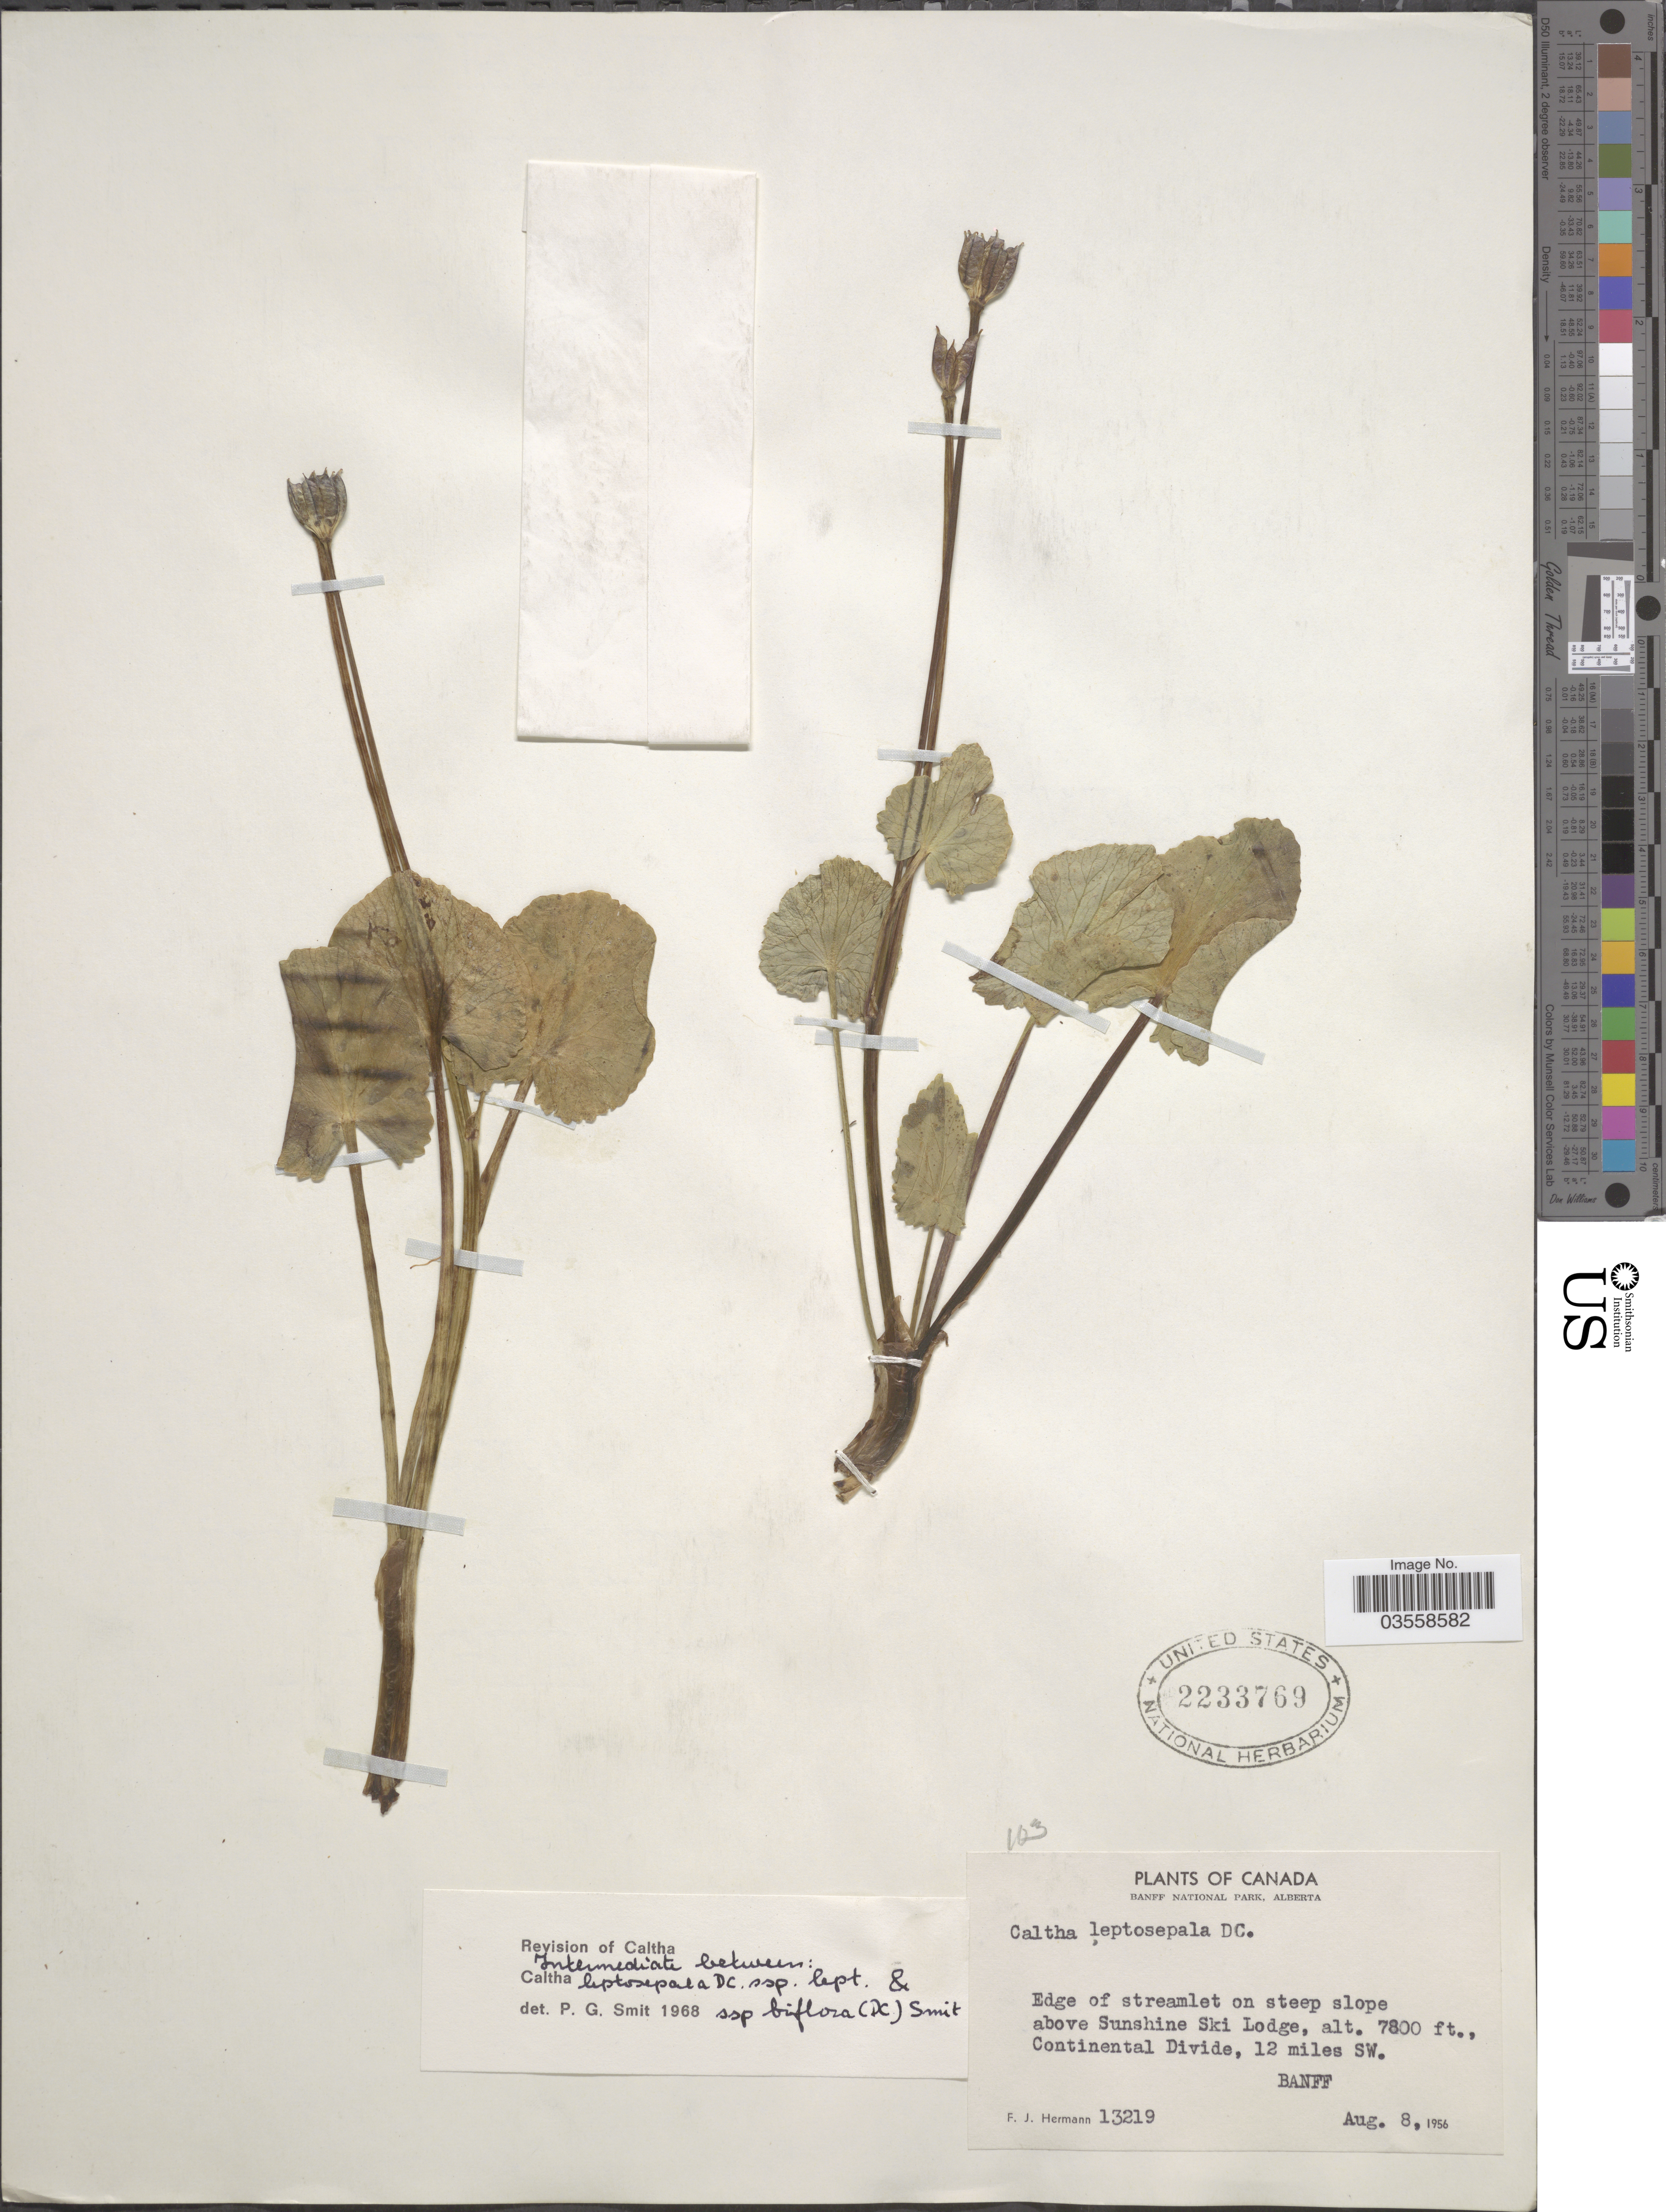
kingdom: Plantae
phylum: Tracheophyta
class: Magnoliopsida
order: Ranunculales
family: Ranunculaceae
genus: Caltha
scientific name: Caltha leptosepala subsp. biflora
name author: DC.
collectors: F. J. Hermann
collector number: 13219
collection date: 1956-08-08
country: Canada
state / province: Alberta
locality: Banff National Park. On steep slope above Sunshine Ski Lodge. Continental Divide, 12 miles SW. Banff.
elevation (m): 2377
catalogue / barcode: US 2233769